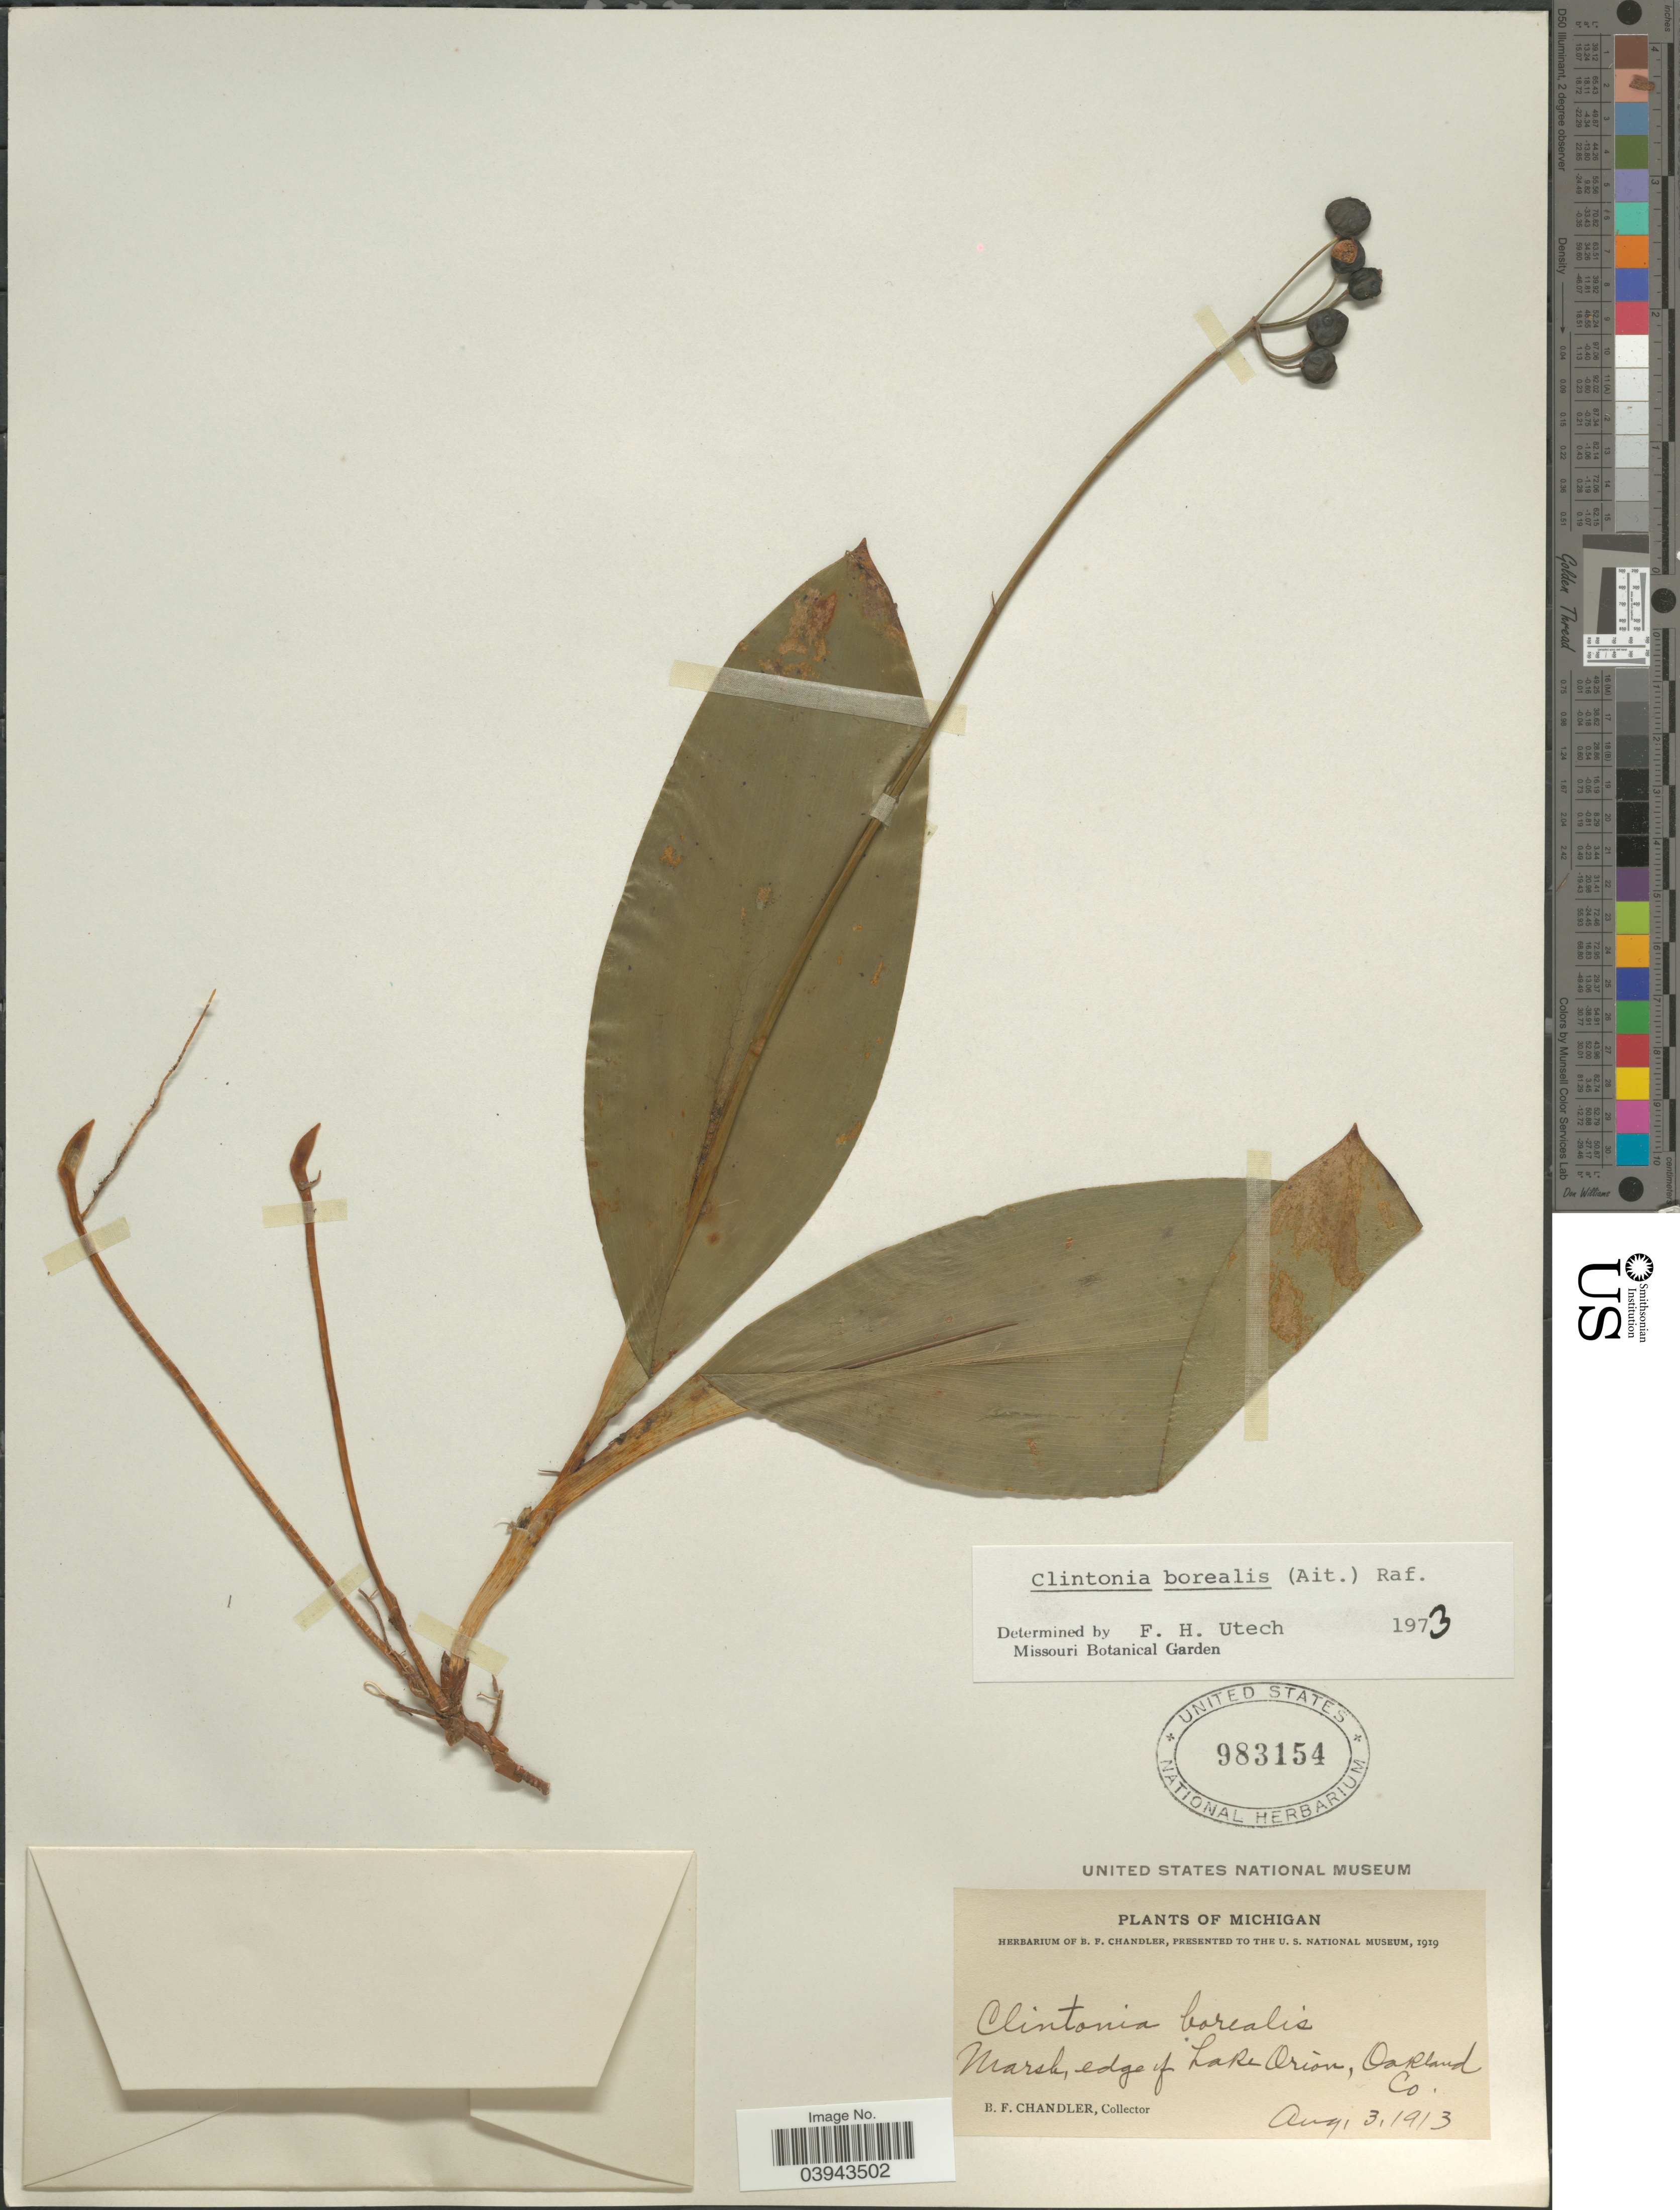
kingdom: Plantae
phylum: Tracheophyta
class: Liliopsida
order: Liliales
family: Liliaceae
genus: Clintonia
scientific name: Clintonia borealis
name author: (Aiton) Raf.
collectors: B. F. Chandler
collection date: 1913-08-03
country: United States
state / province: Michigan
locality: Marsh, edge of Lake Orion, Oakland Co.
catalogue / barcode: US 983154